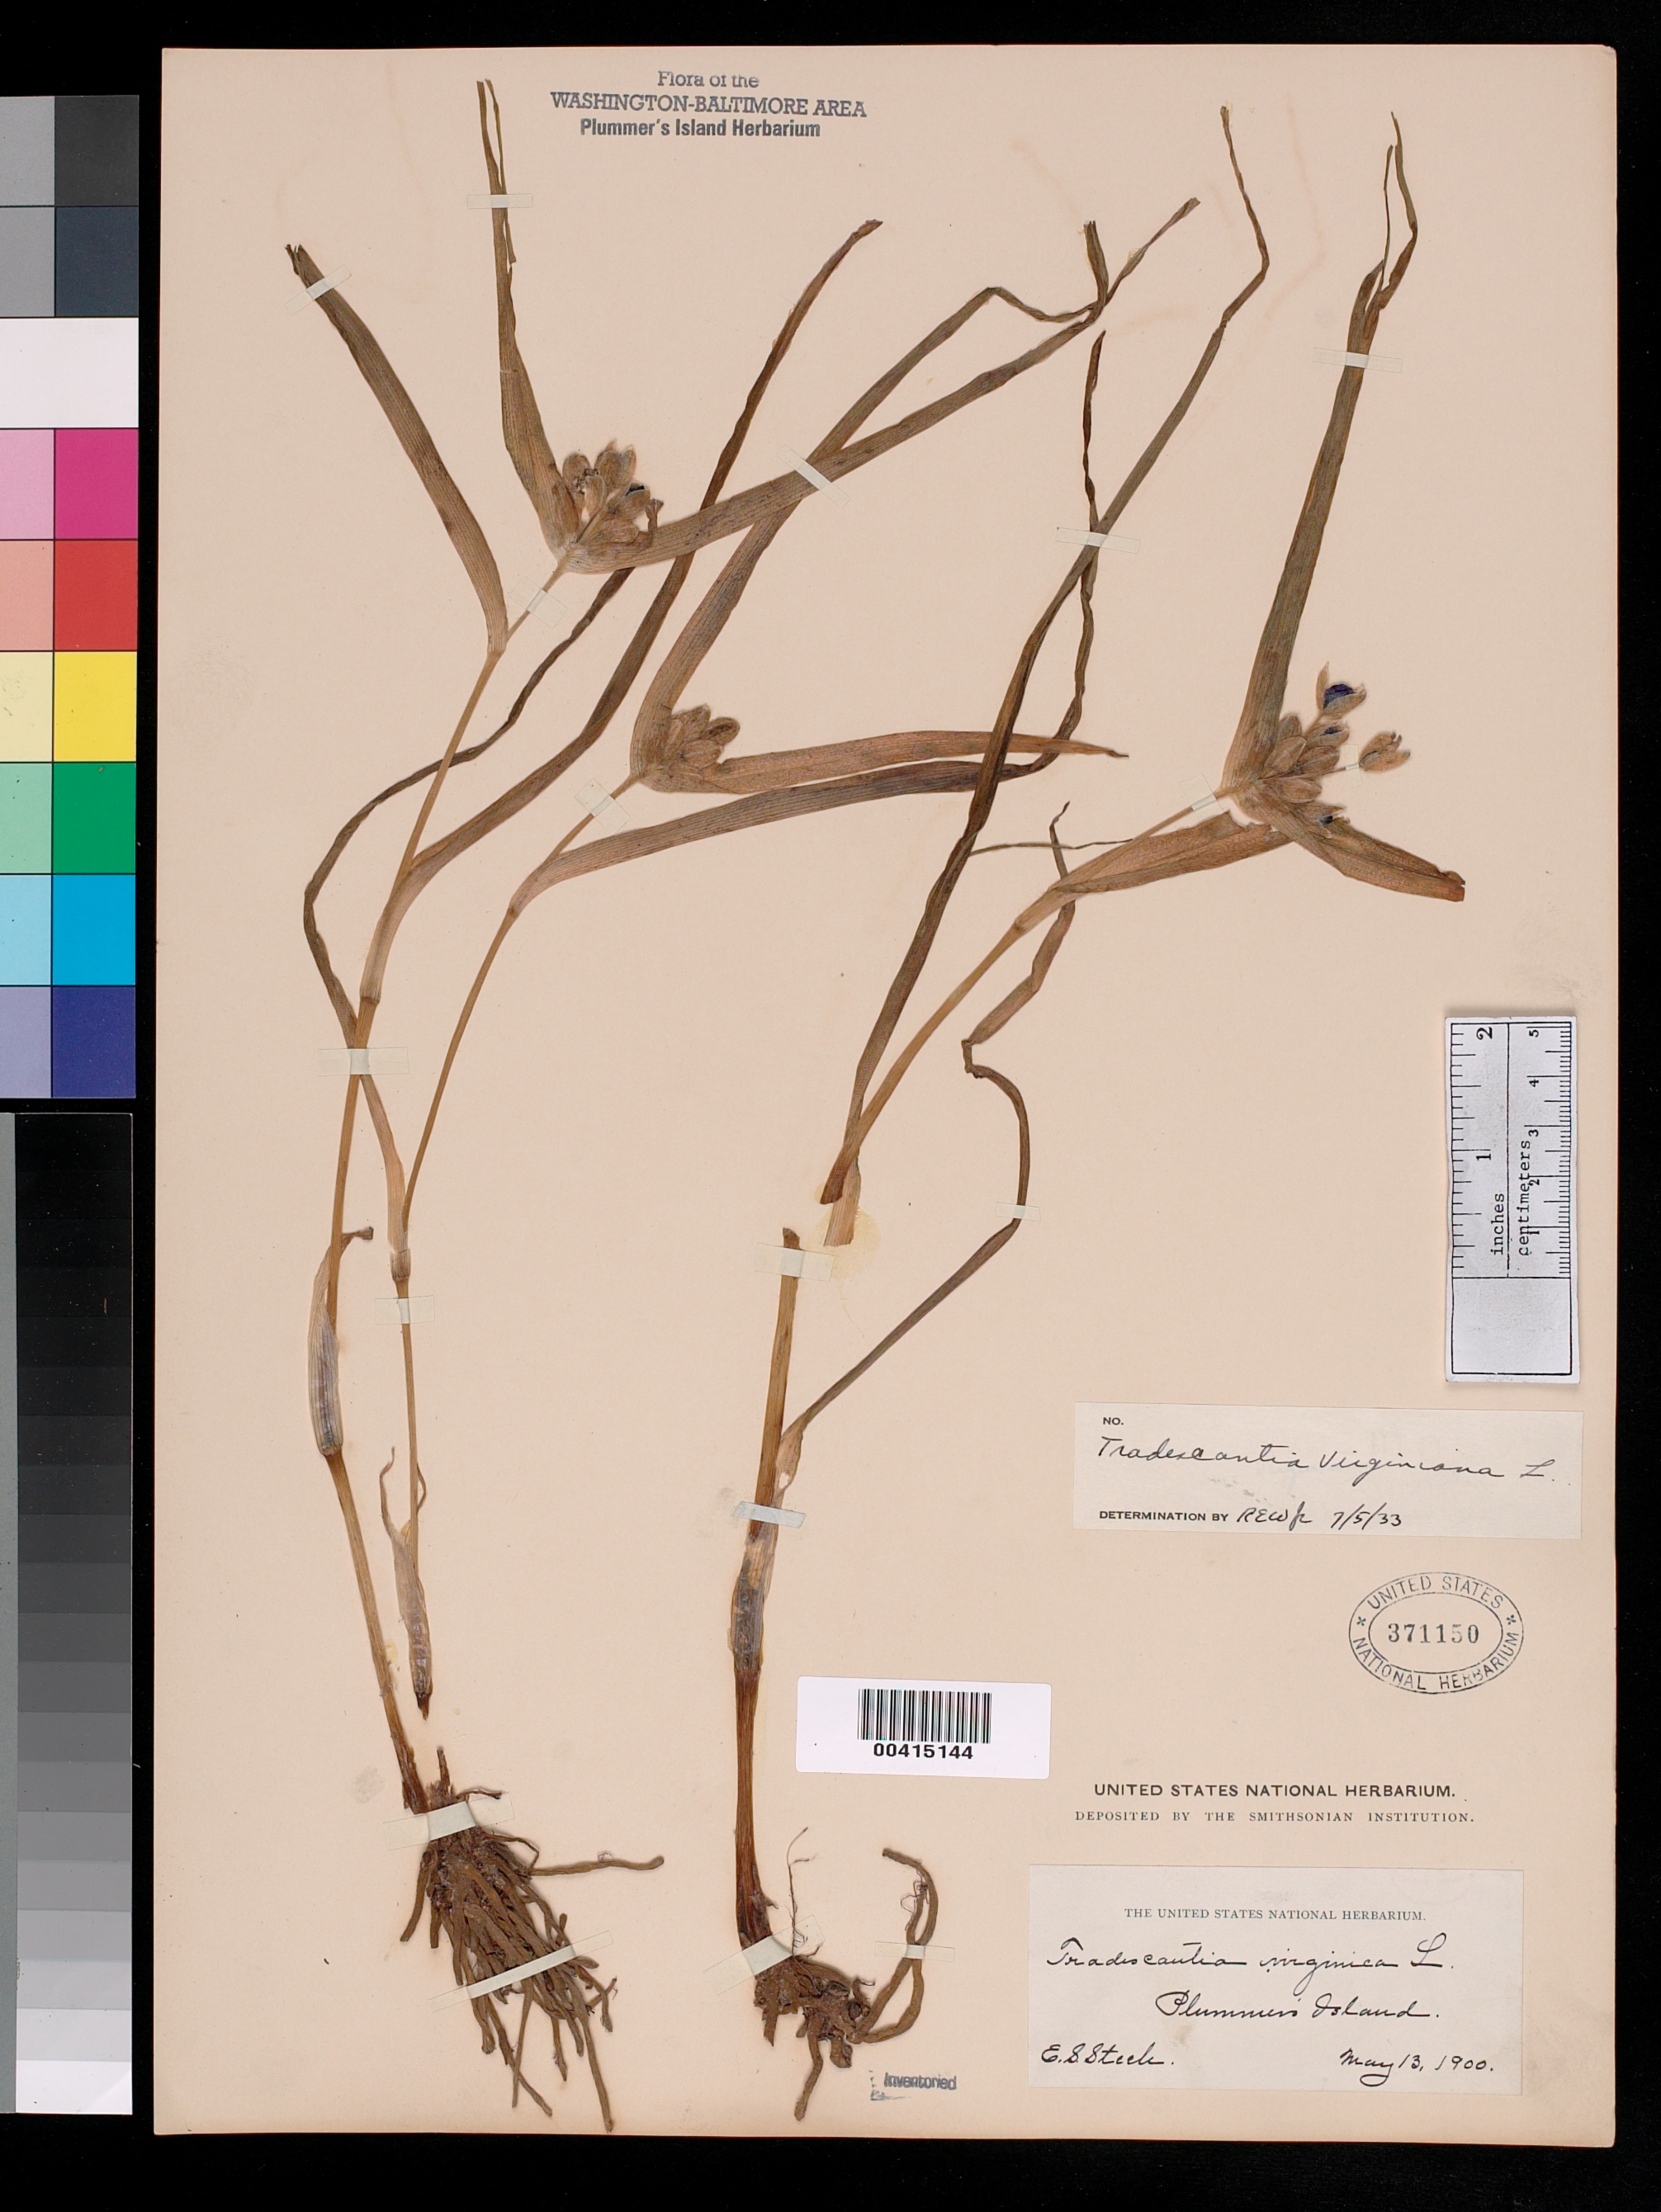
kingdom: Plantae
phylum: Tracheophyta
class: Liliopsida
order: Commelinales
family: Commelinaceae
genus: Tradescantia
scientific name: Tradescantia virginiana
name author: L.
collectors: E. Steele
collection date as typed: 13 May 1900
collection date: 1900-05-13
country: United States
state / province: Maryland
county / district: Montgomery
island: Plummers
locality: Plummer's Island C. & O. Canal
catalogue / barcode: US 371150